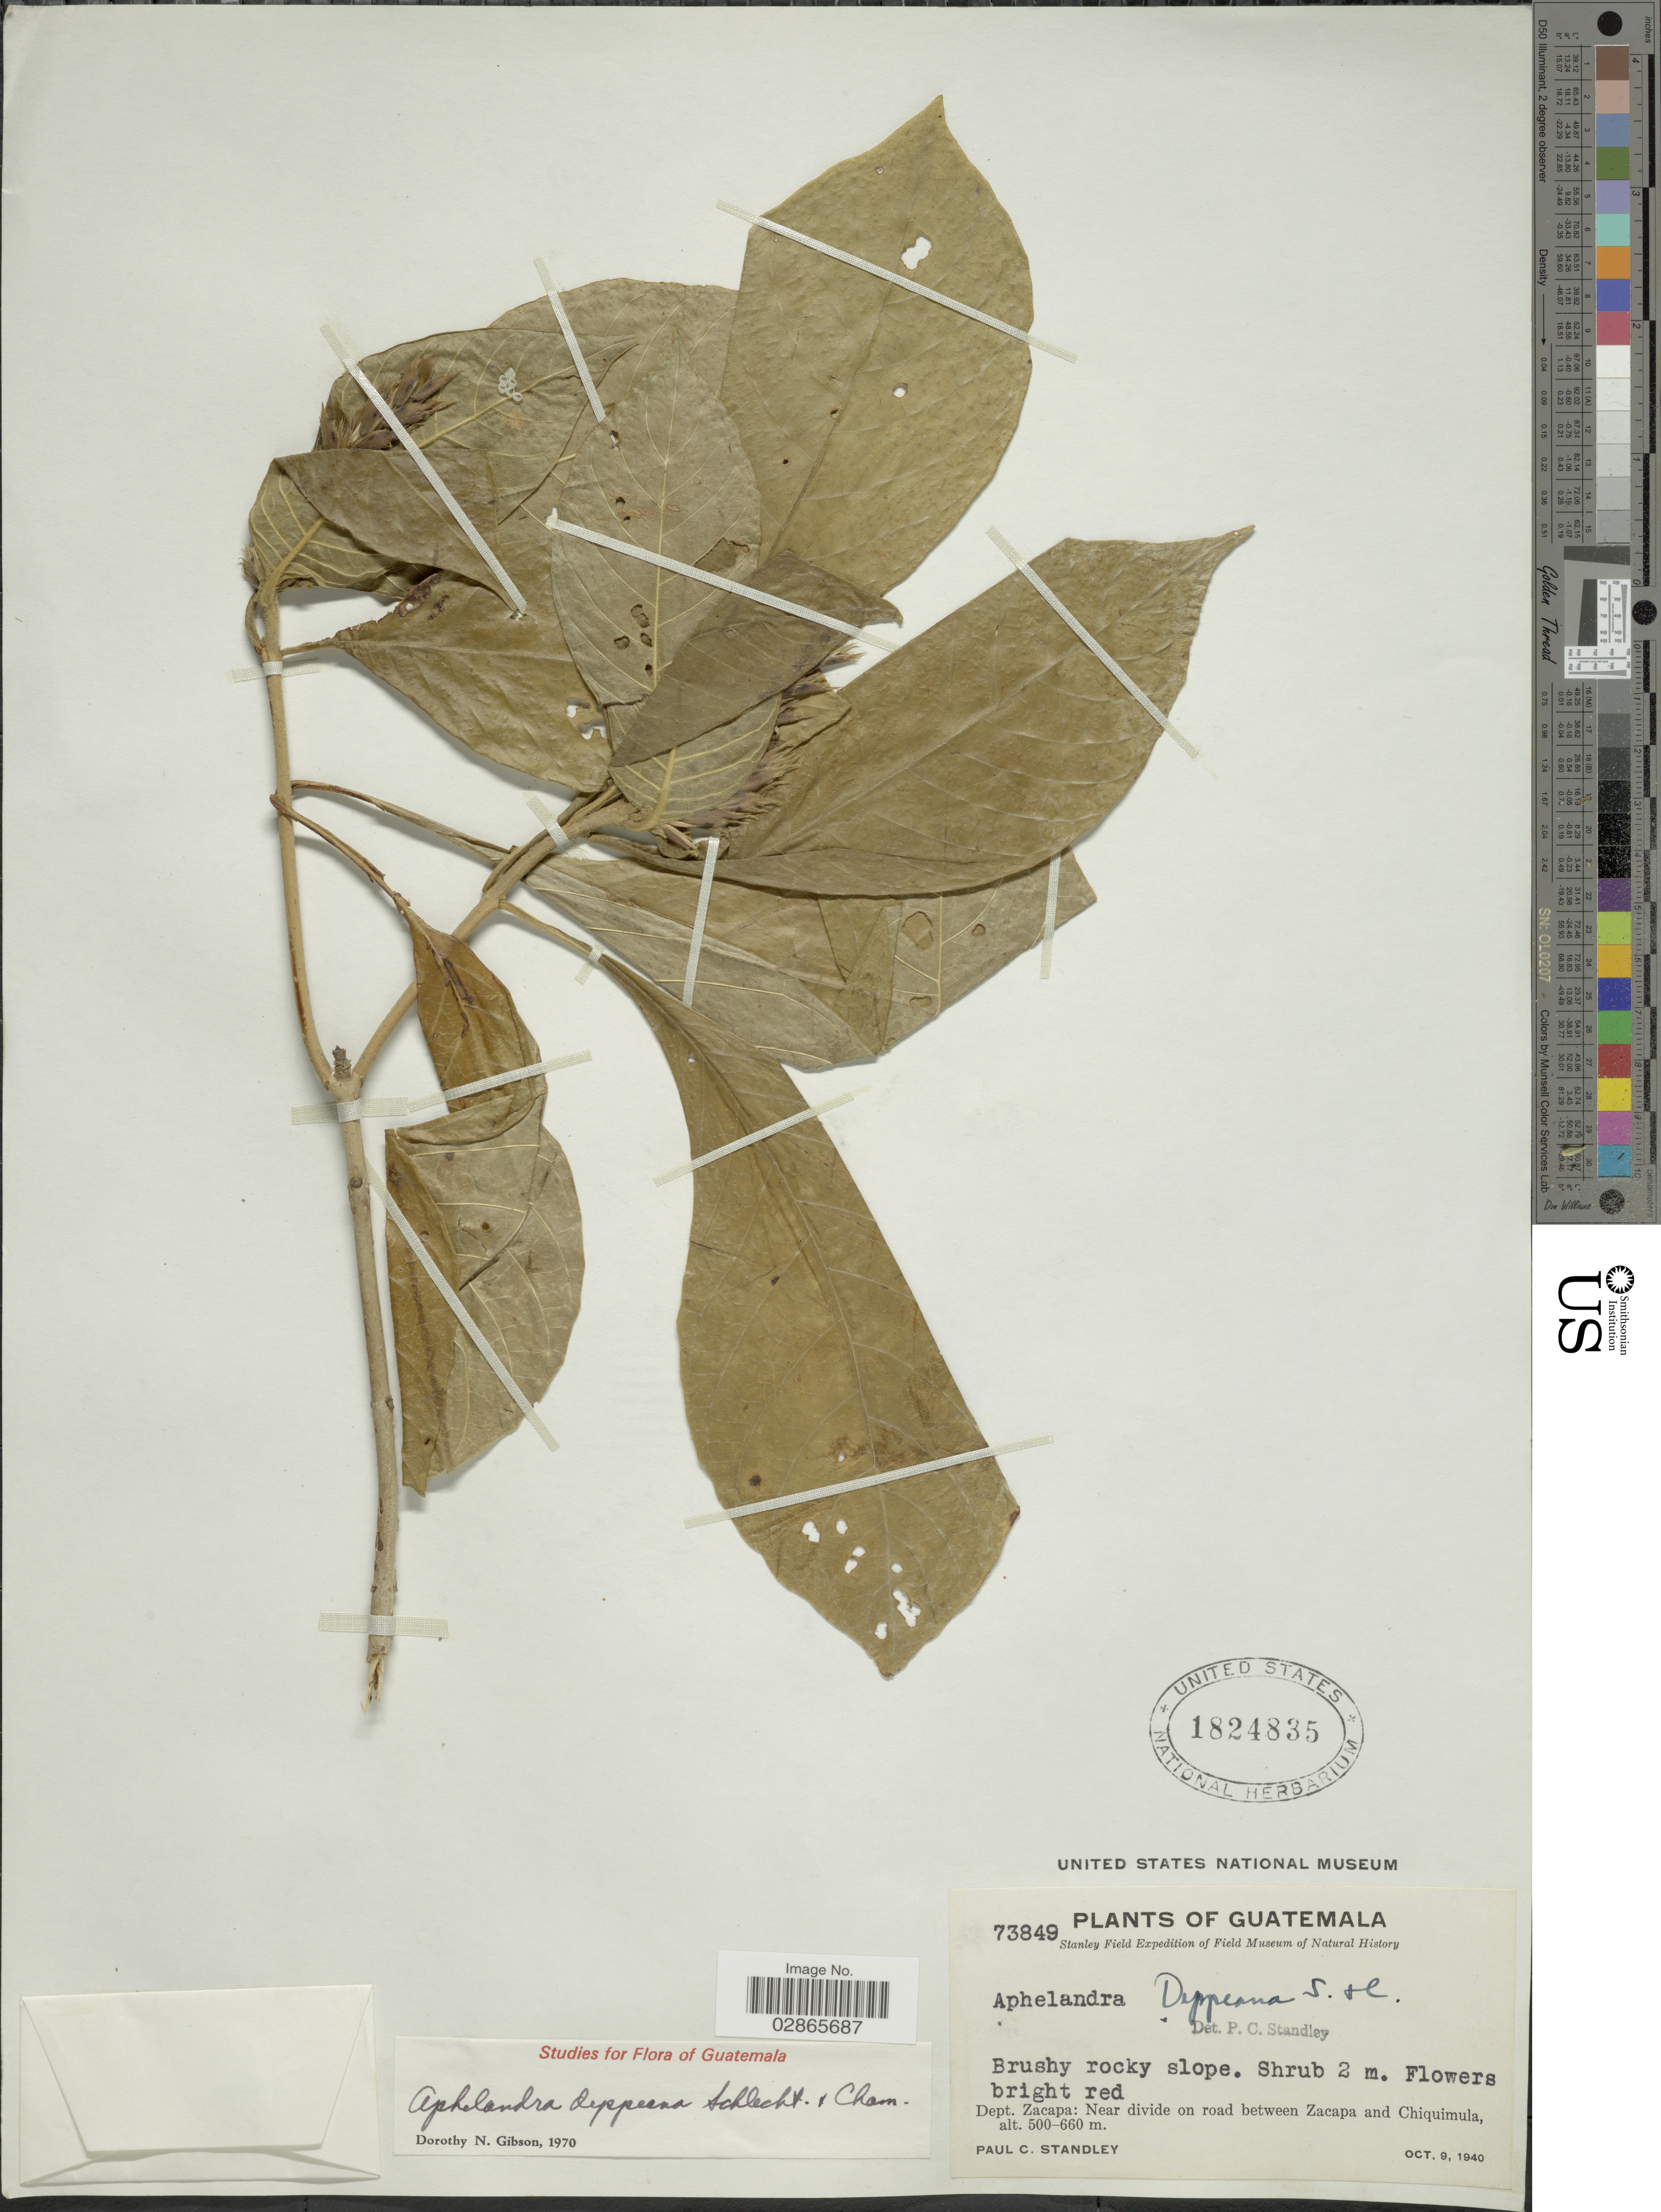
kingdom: Plantae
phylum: Tracheophyta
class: Magnoliopsida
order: Lamiales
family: Acanthaceae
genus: Aphelandra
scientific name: Aphelandra deppeana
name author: Schltdl. & Cham.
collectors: P. C. Standley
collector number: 73849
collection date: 1940-10-09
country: Guatemala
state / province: Zacapa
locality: Dept. Zacapa: Near divide on road between Zacapa and Chiquimula.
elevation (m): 500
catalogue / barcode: US 1824835